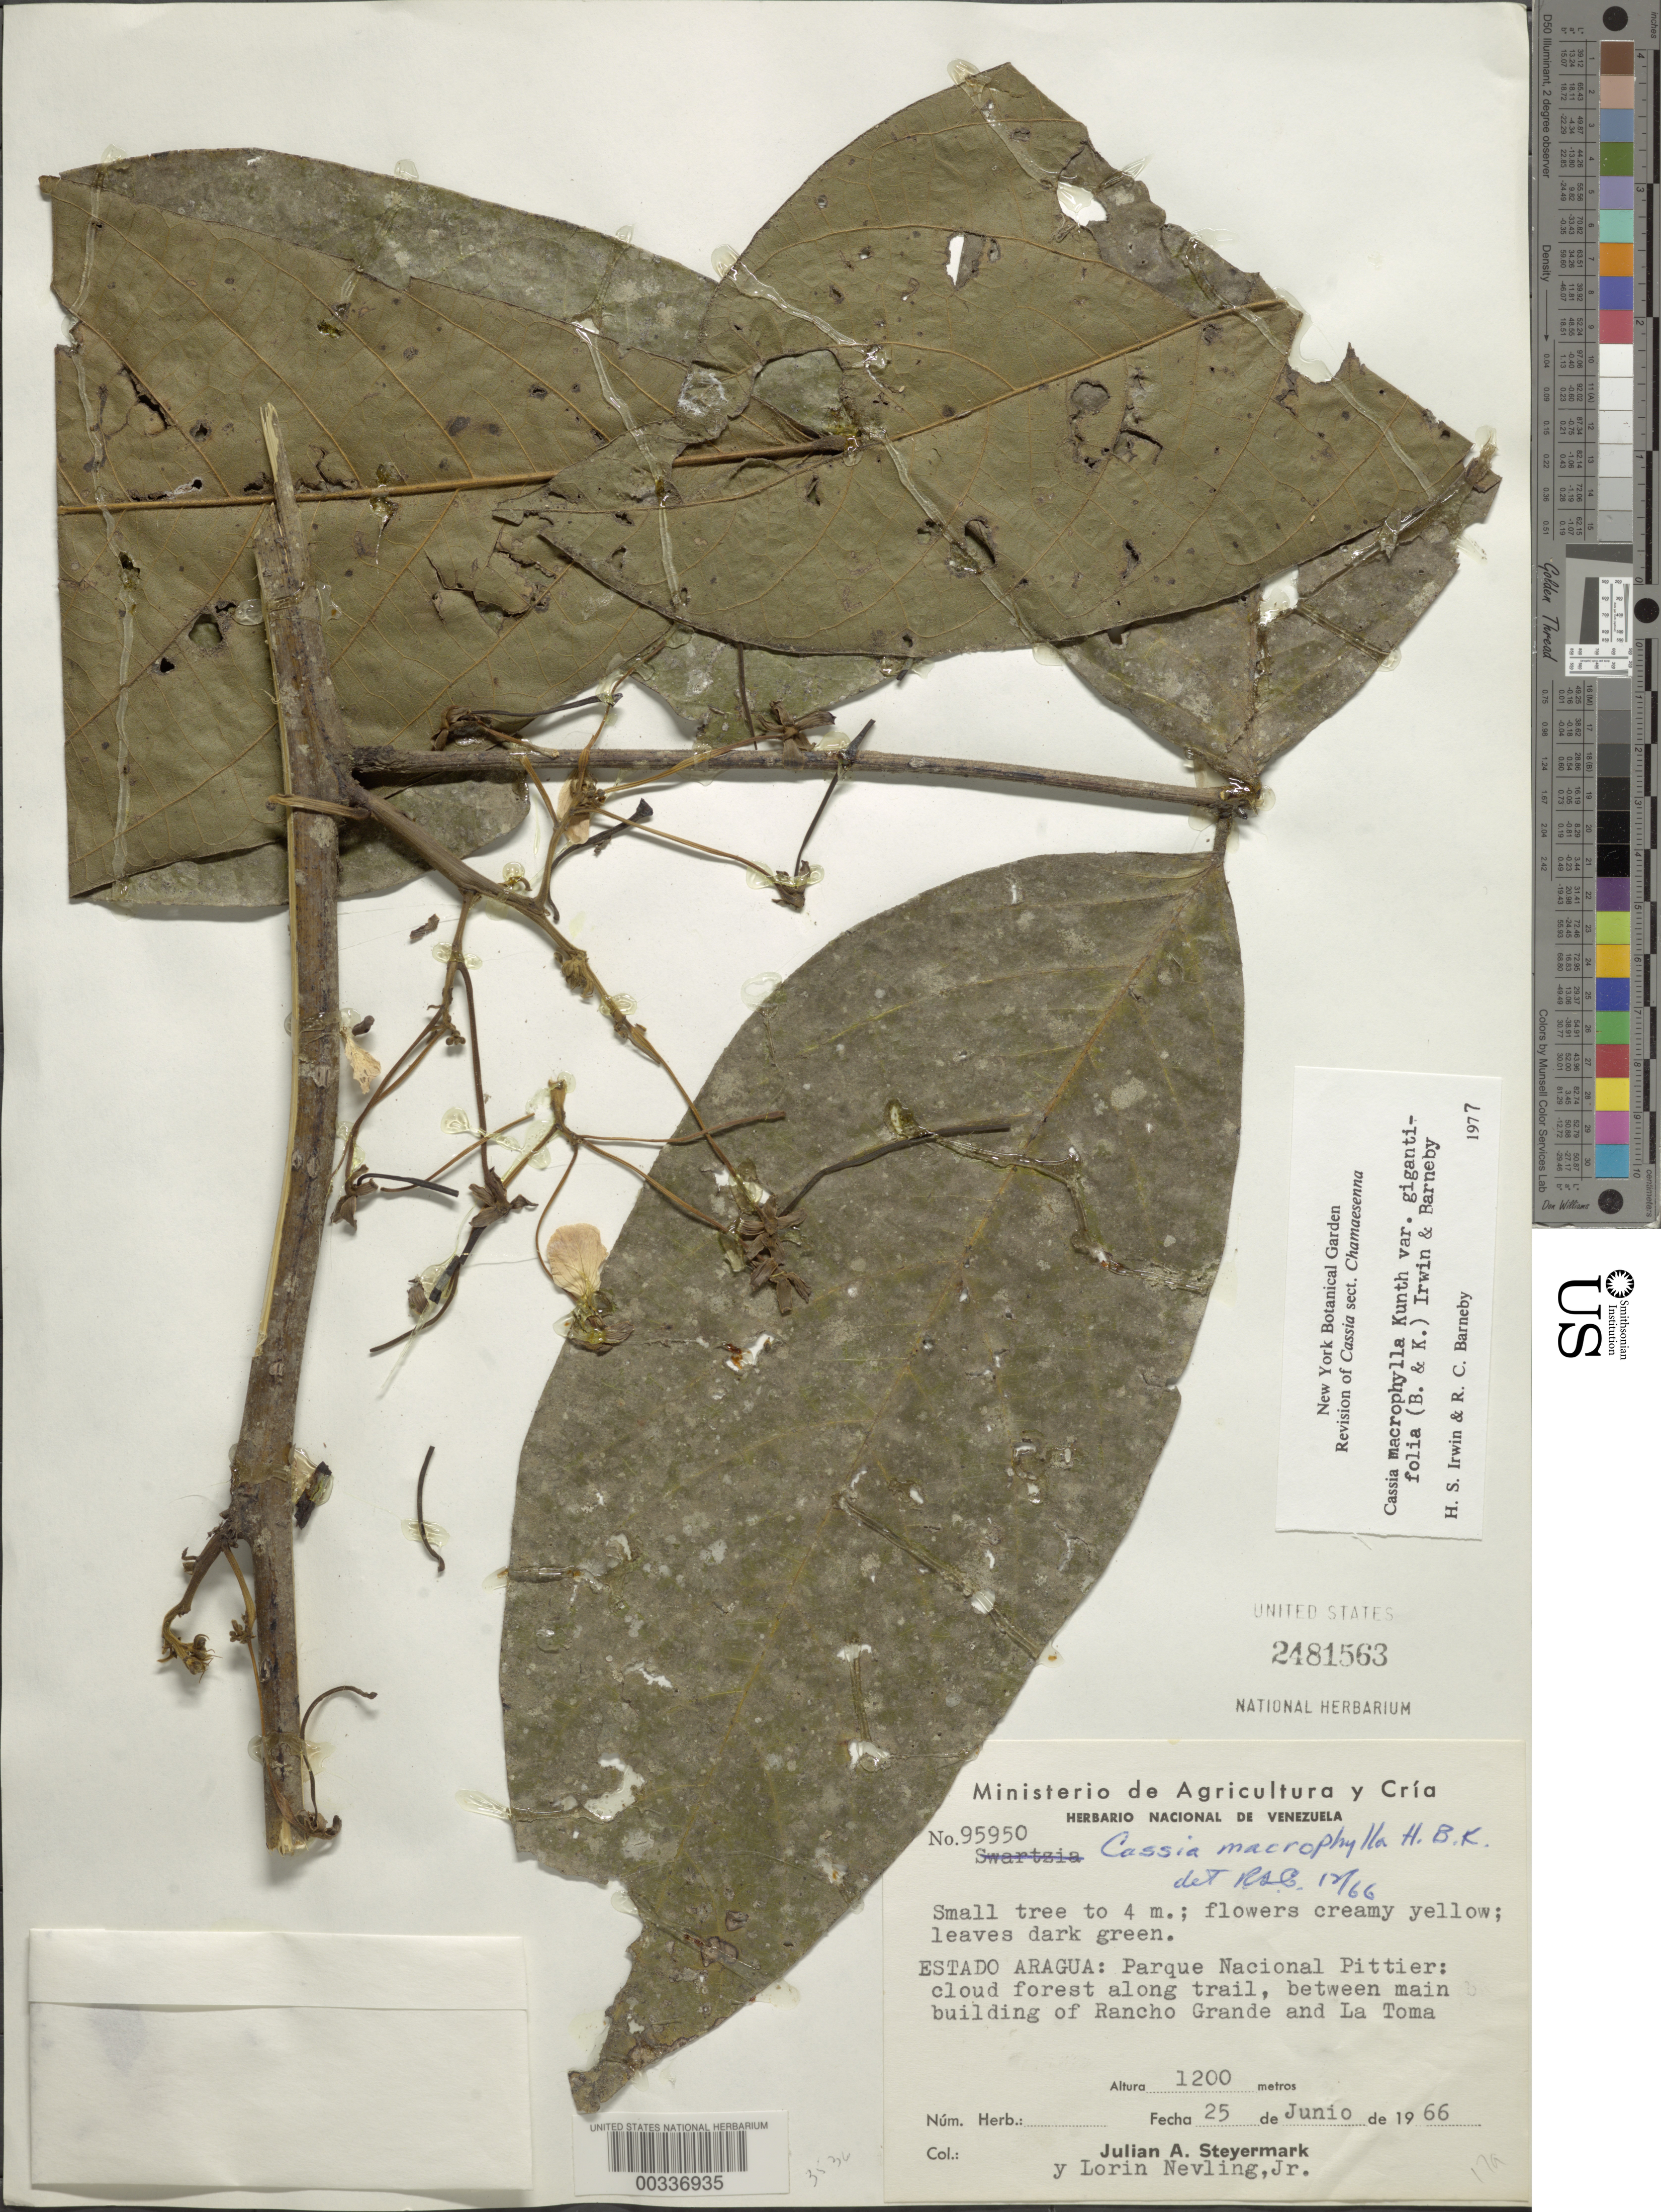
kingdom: Plantae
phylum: Tracheophyta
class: Magnoliopsida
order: Fabales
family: Fabaceae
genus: Senna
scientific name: Senna macrophylla var. gigantifolia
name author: (Britton & Killip) H.S. Irwin & Barneby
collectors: J. Steyermark & L. Nevling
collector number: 95950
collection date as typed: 25 Jun 1966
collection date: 1966-06-25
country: Venezuela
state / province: Aragua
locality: Parque nacional pittier; along trail, between main building of rancho grande and la toma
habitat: Cloud forest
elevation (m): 1200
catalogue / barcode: US 2481563